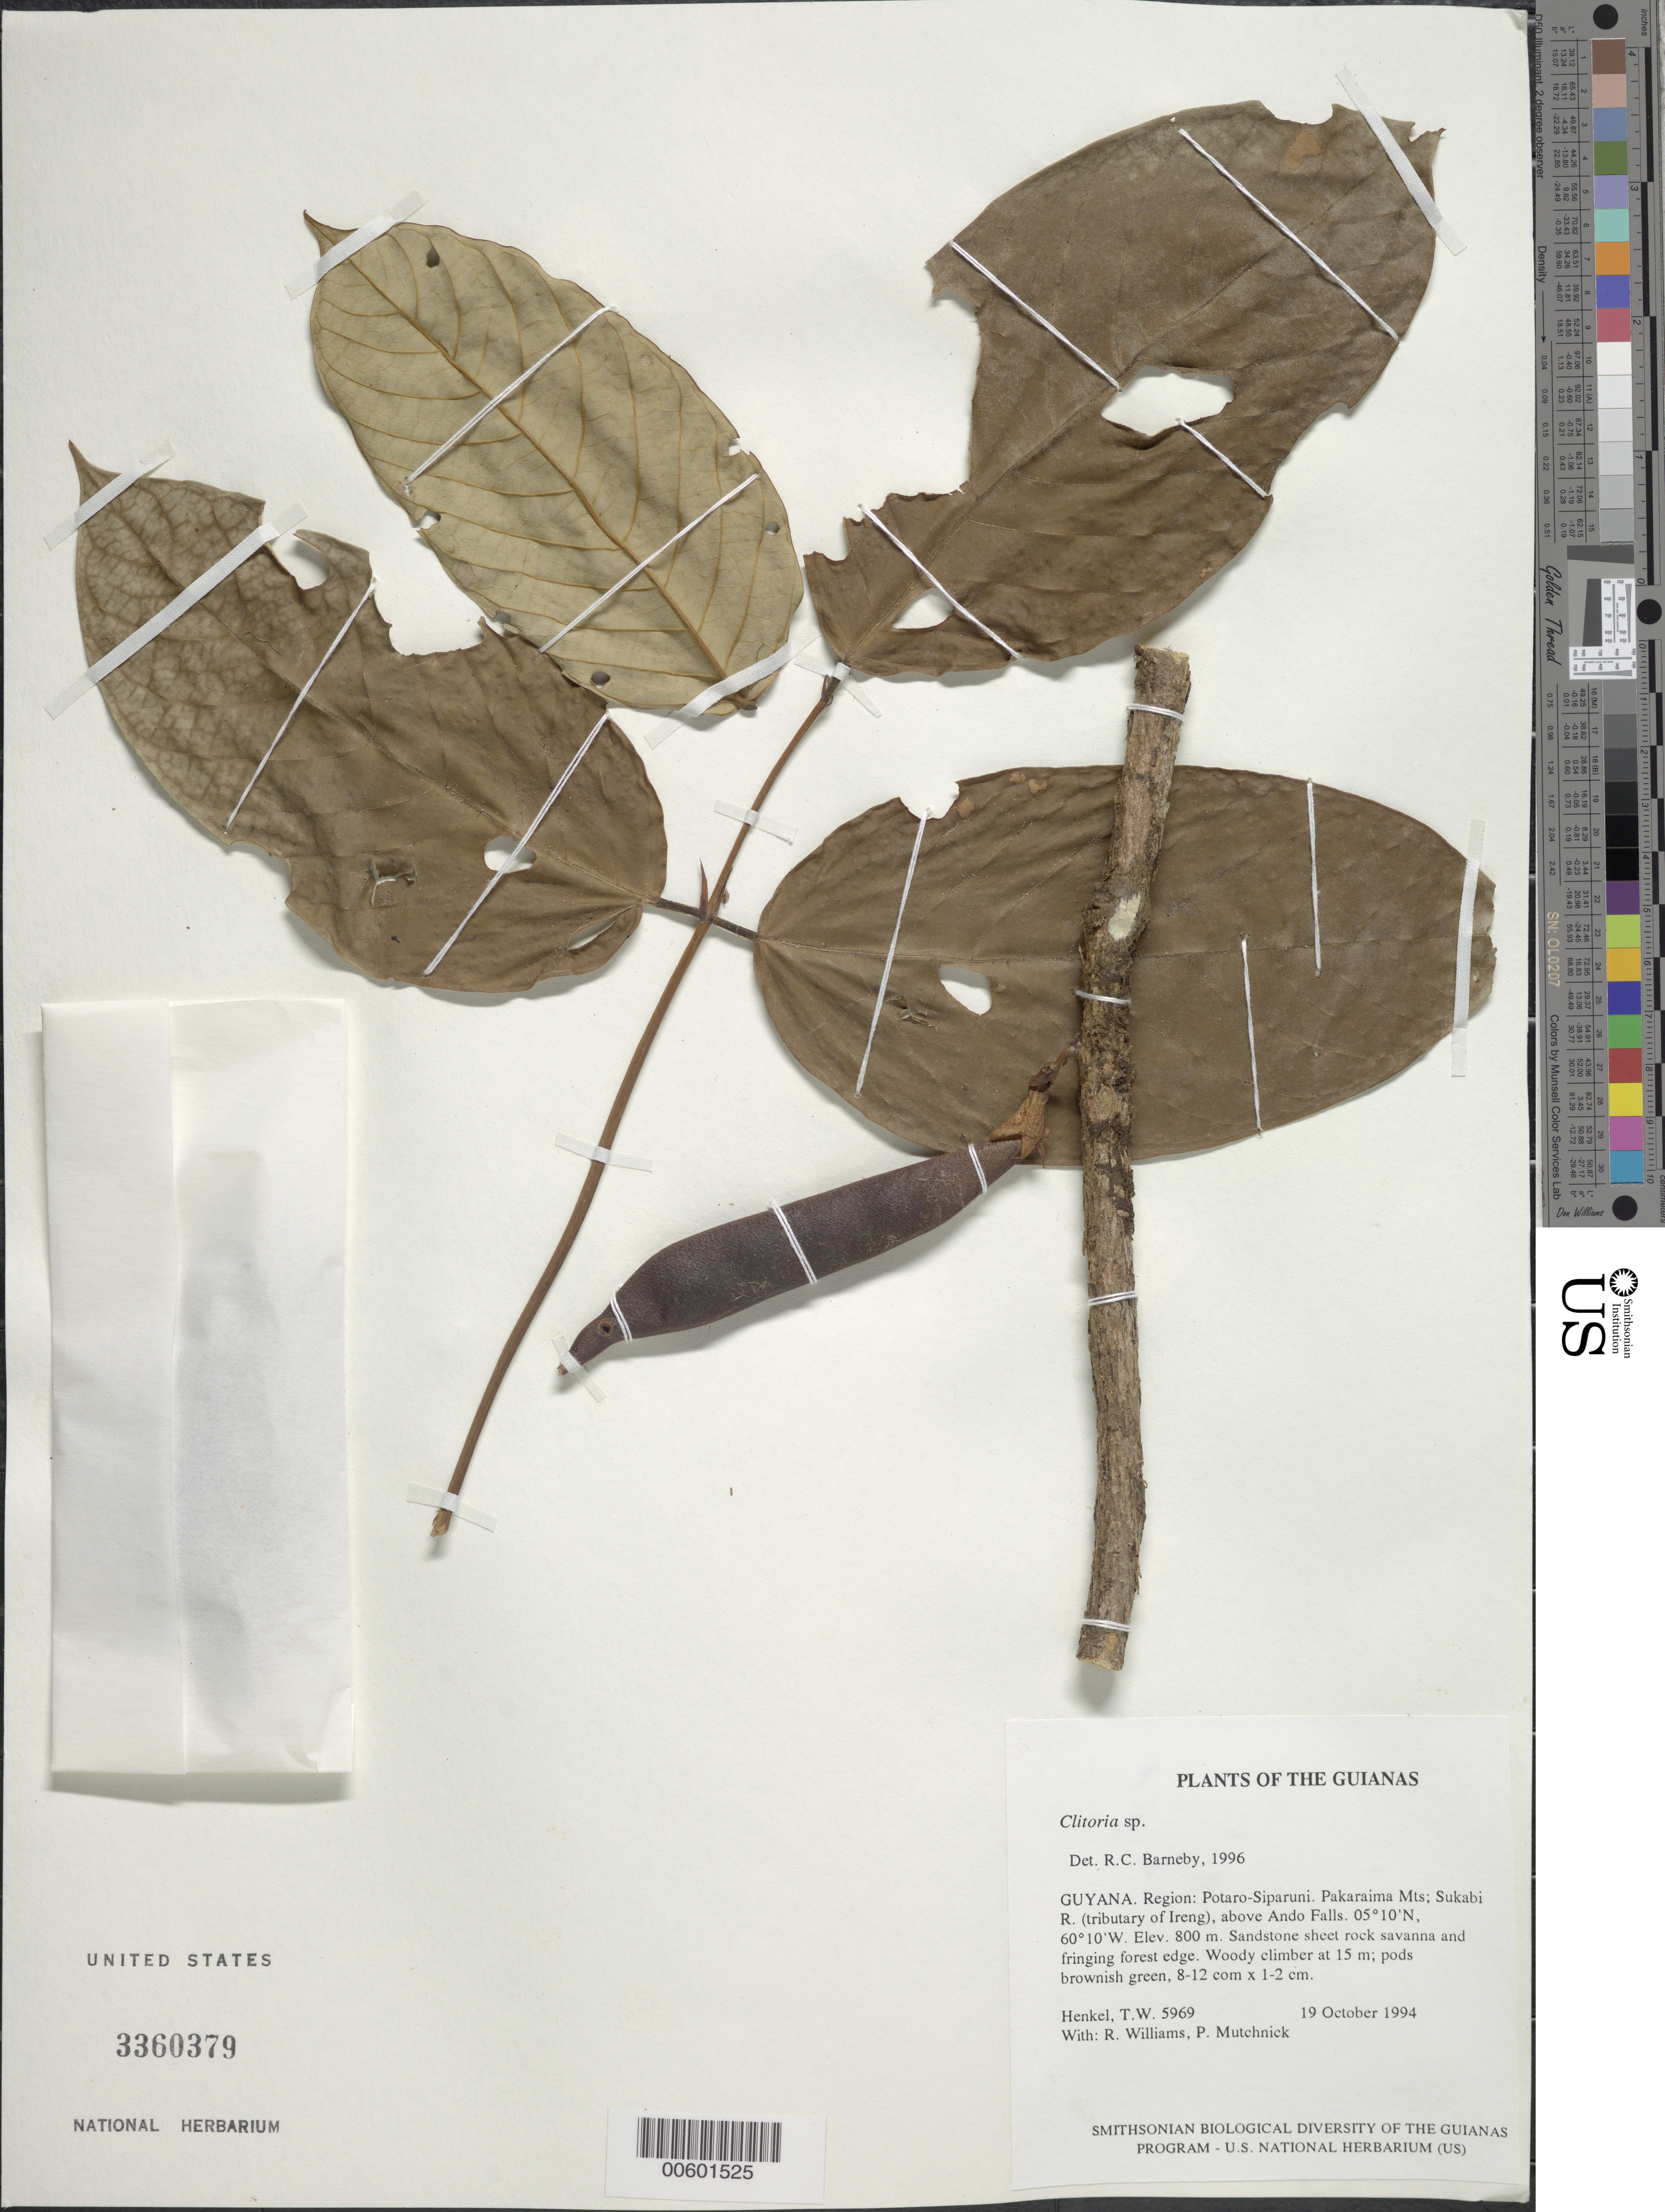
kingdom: Plantae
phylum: Tracheophyta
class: Magnoliopsida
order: Fabales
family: Fabaceae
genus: Clitoria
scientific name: Clitoria sp.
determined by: Barneby, Rupert C., (NY)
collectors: T. Henkel, R. Williams & P. Mutchnick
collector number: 5969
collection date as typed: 19 October 1994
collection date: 1994-10-19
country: Guyana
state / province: Potaro-Siparuni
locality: Pakaraima Mts; Sukabi R. (tributary of Ireng), above Ando Falls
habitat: Sandstone sheet rock savanna and fringing forest edge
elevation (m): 800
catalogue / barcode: US 3360379